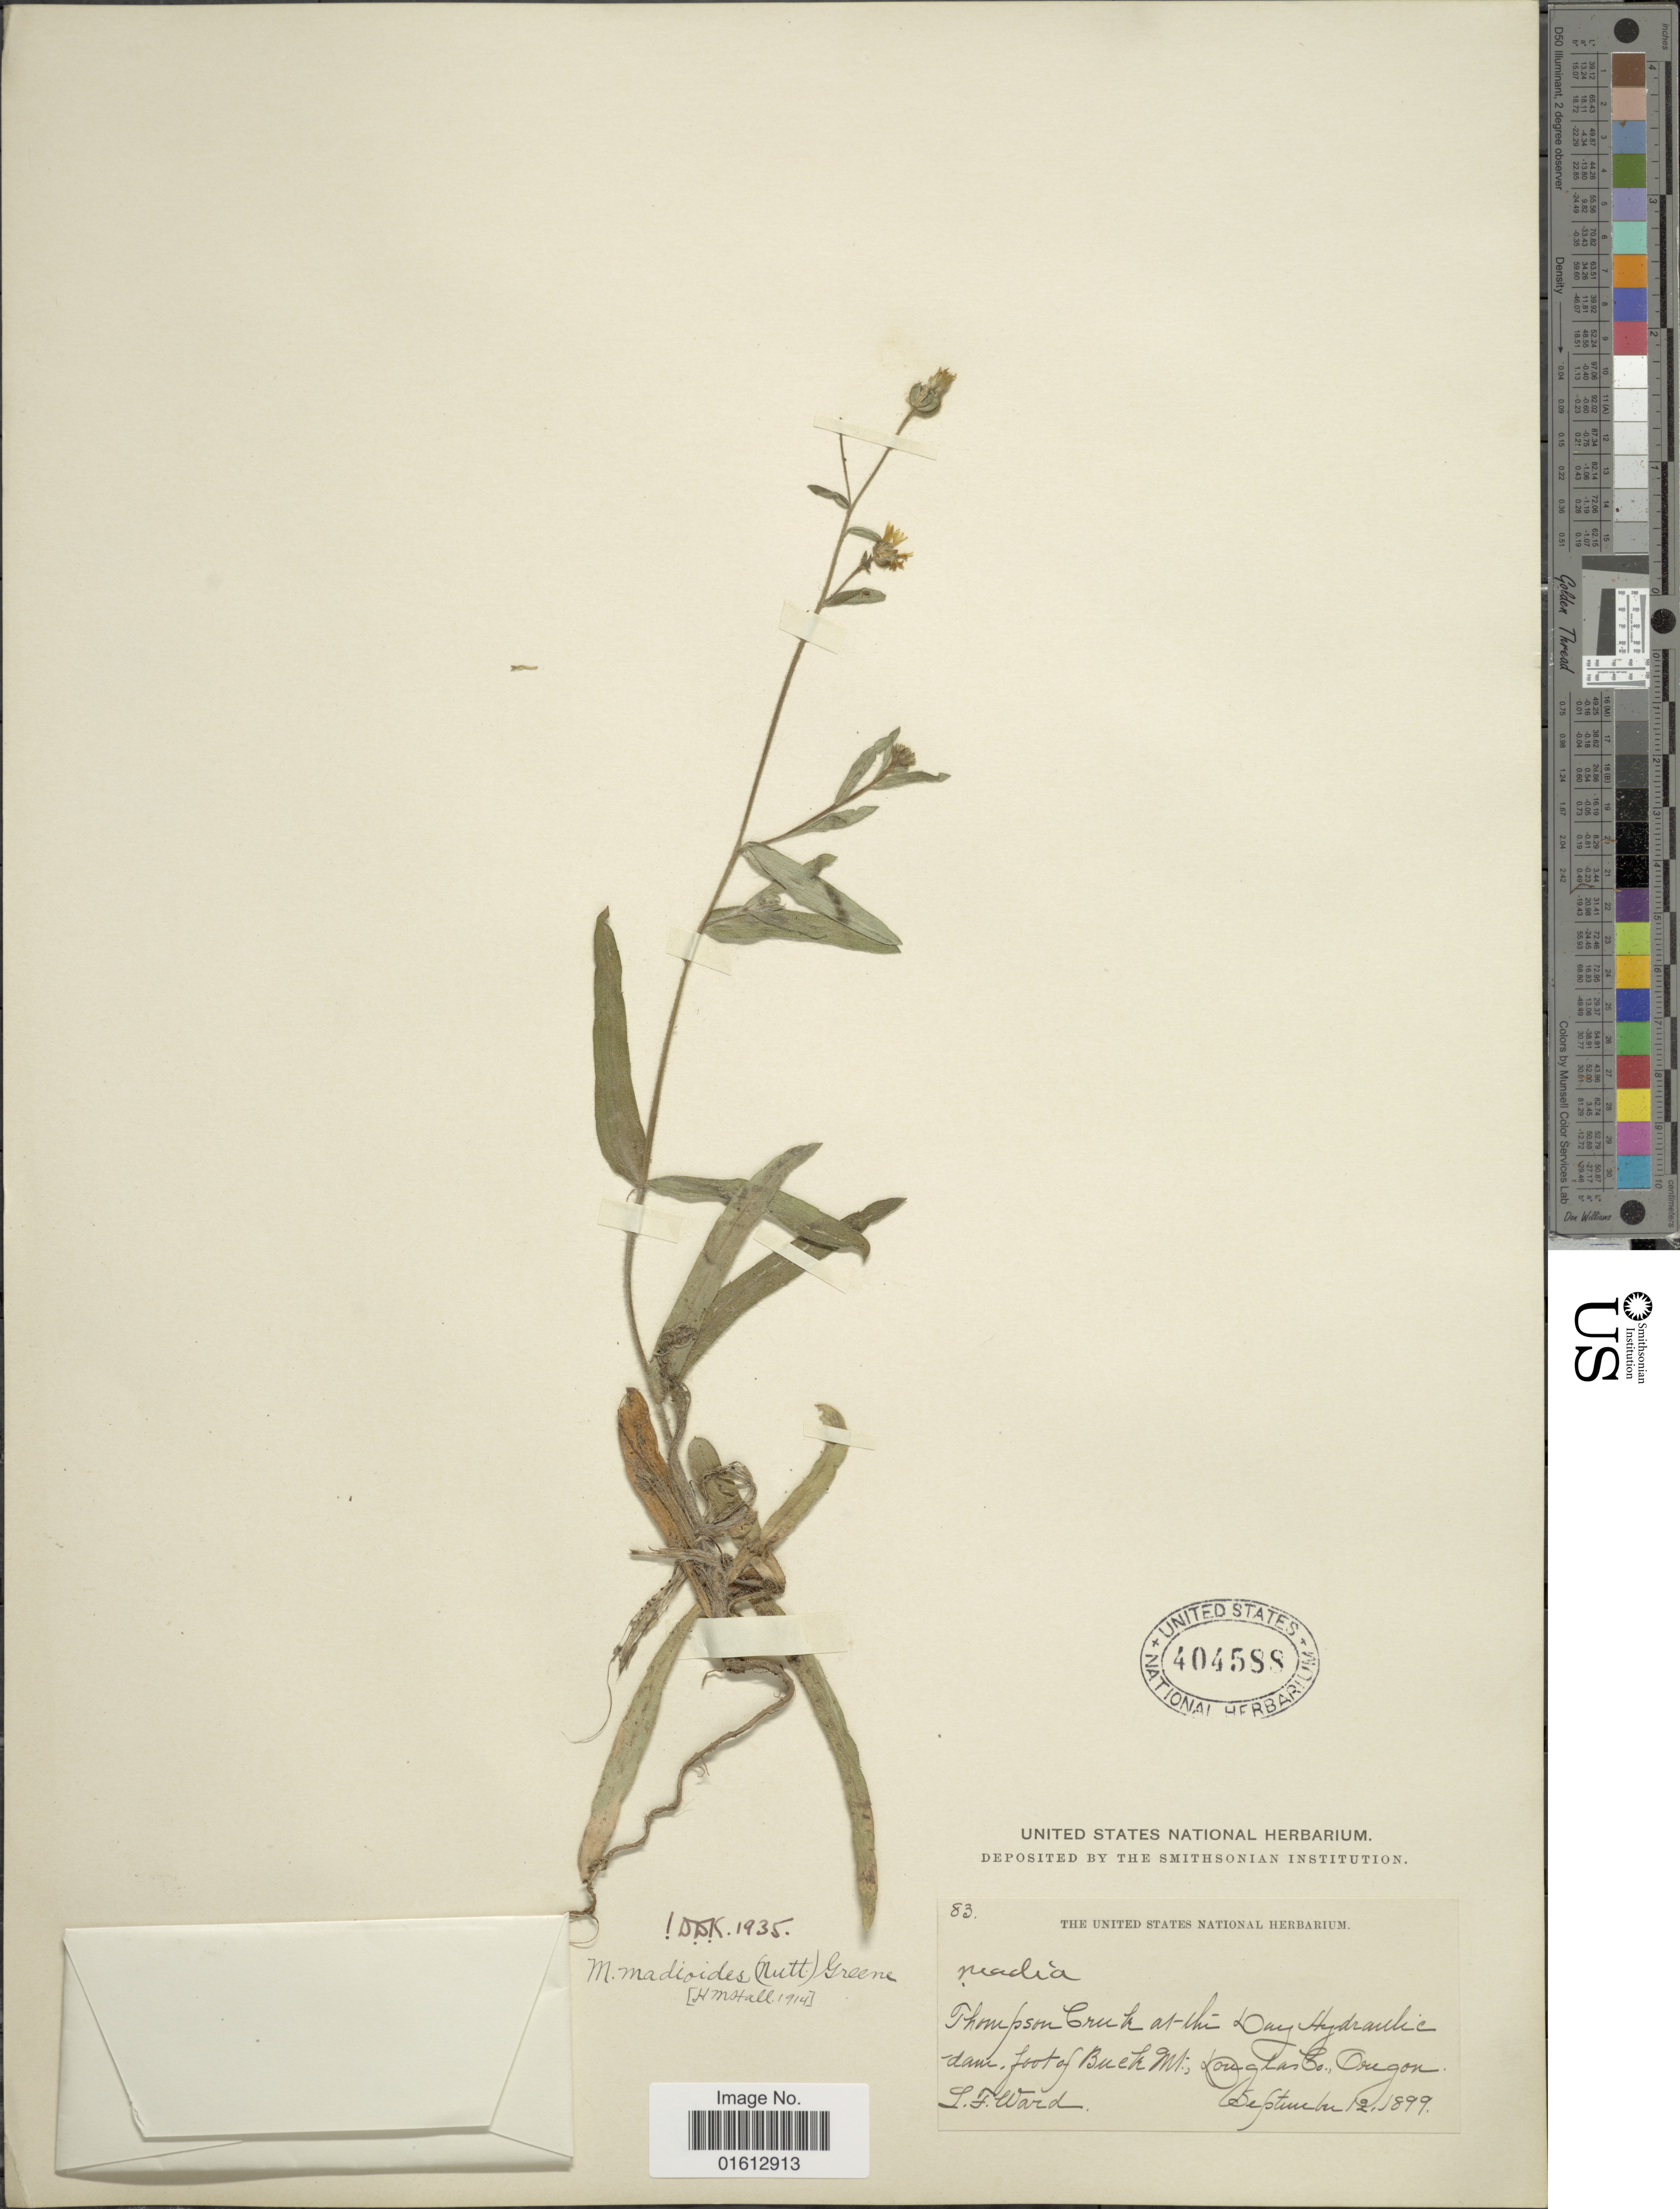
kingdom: Plantae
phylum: Tracheophyta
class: Magnoliopsida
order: Asterales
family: Asteraceae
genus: Madia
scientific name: Madia madioides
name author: (Nutt.) Greene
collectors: L. Ward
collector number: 83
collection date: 1899-09-12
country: United States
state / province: Oregon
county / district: Douglas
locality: Oregon, Thompson Creek at the Day Hydraulic damm, foot of Buck Mt.; Douglas Co.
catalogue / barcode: US 404588